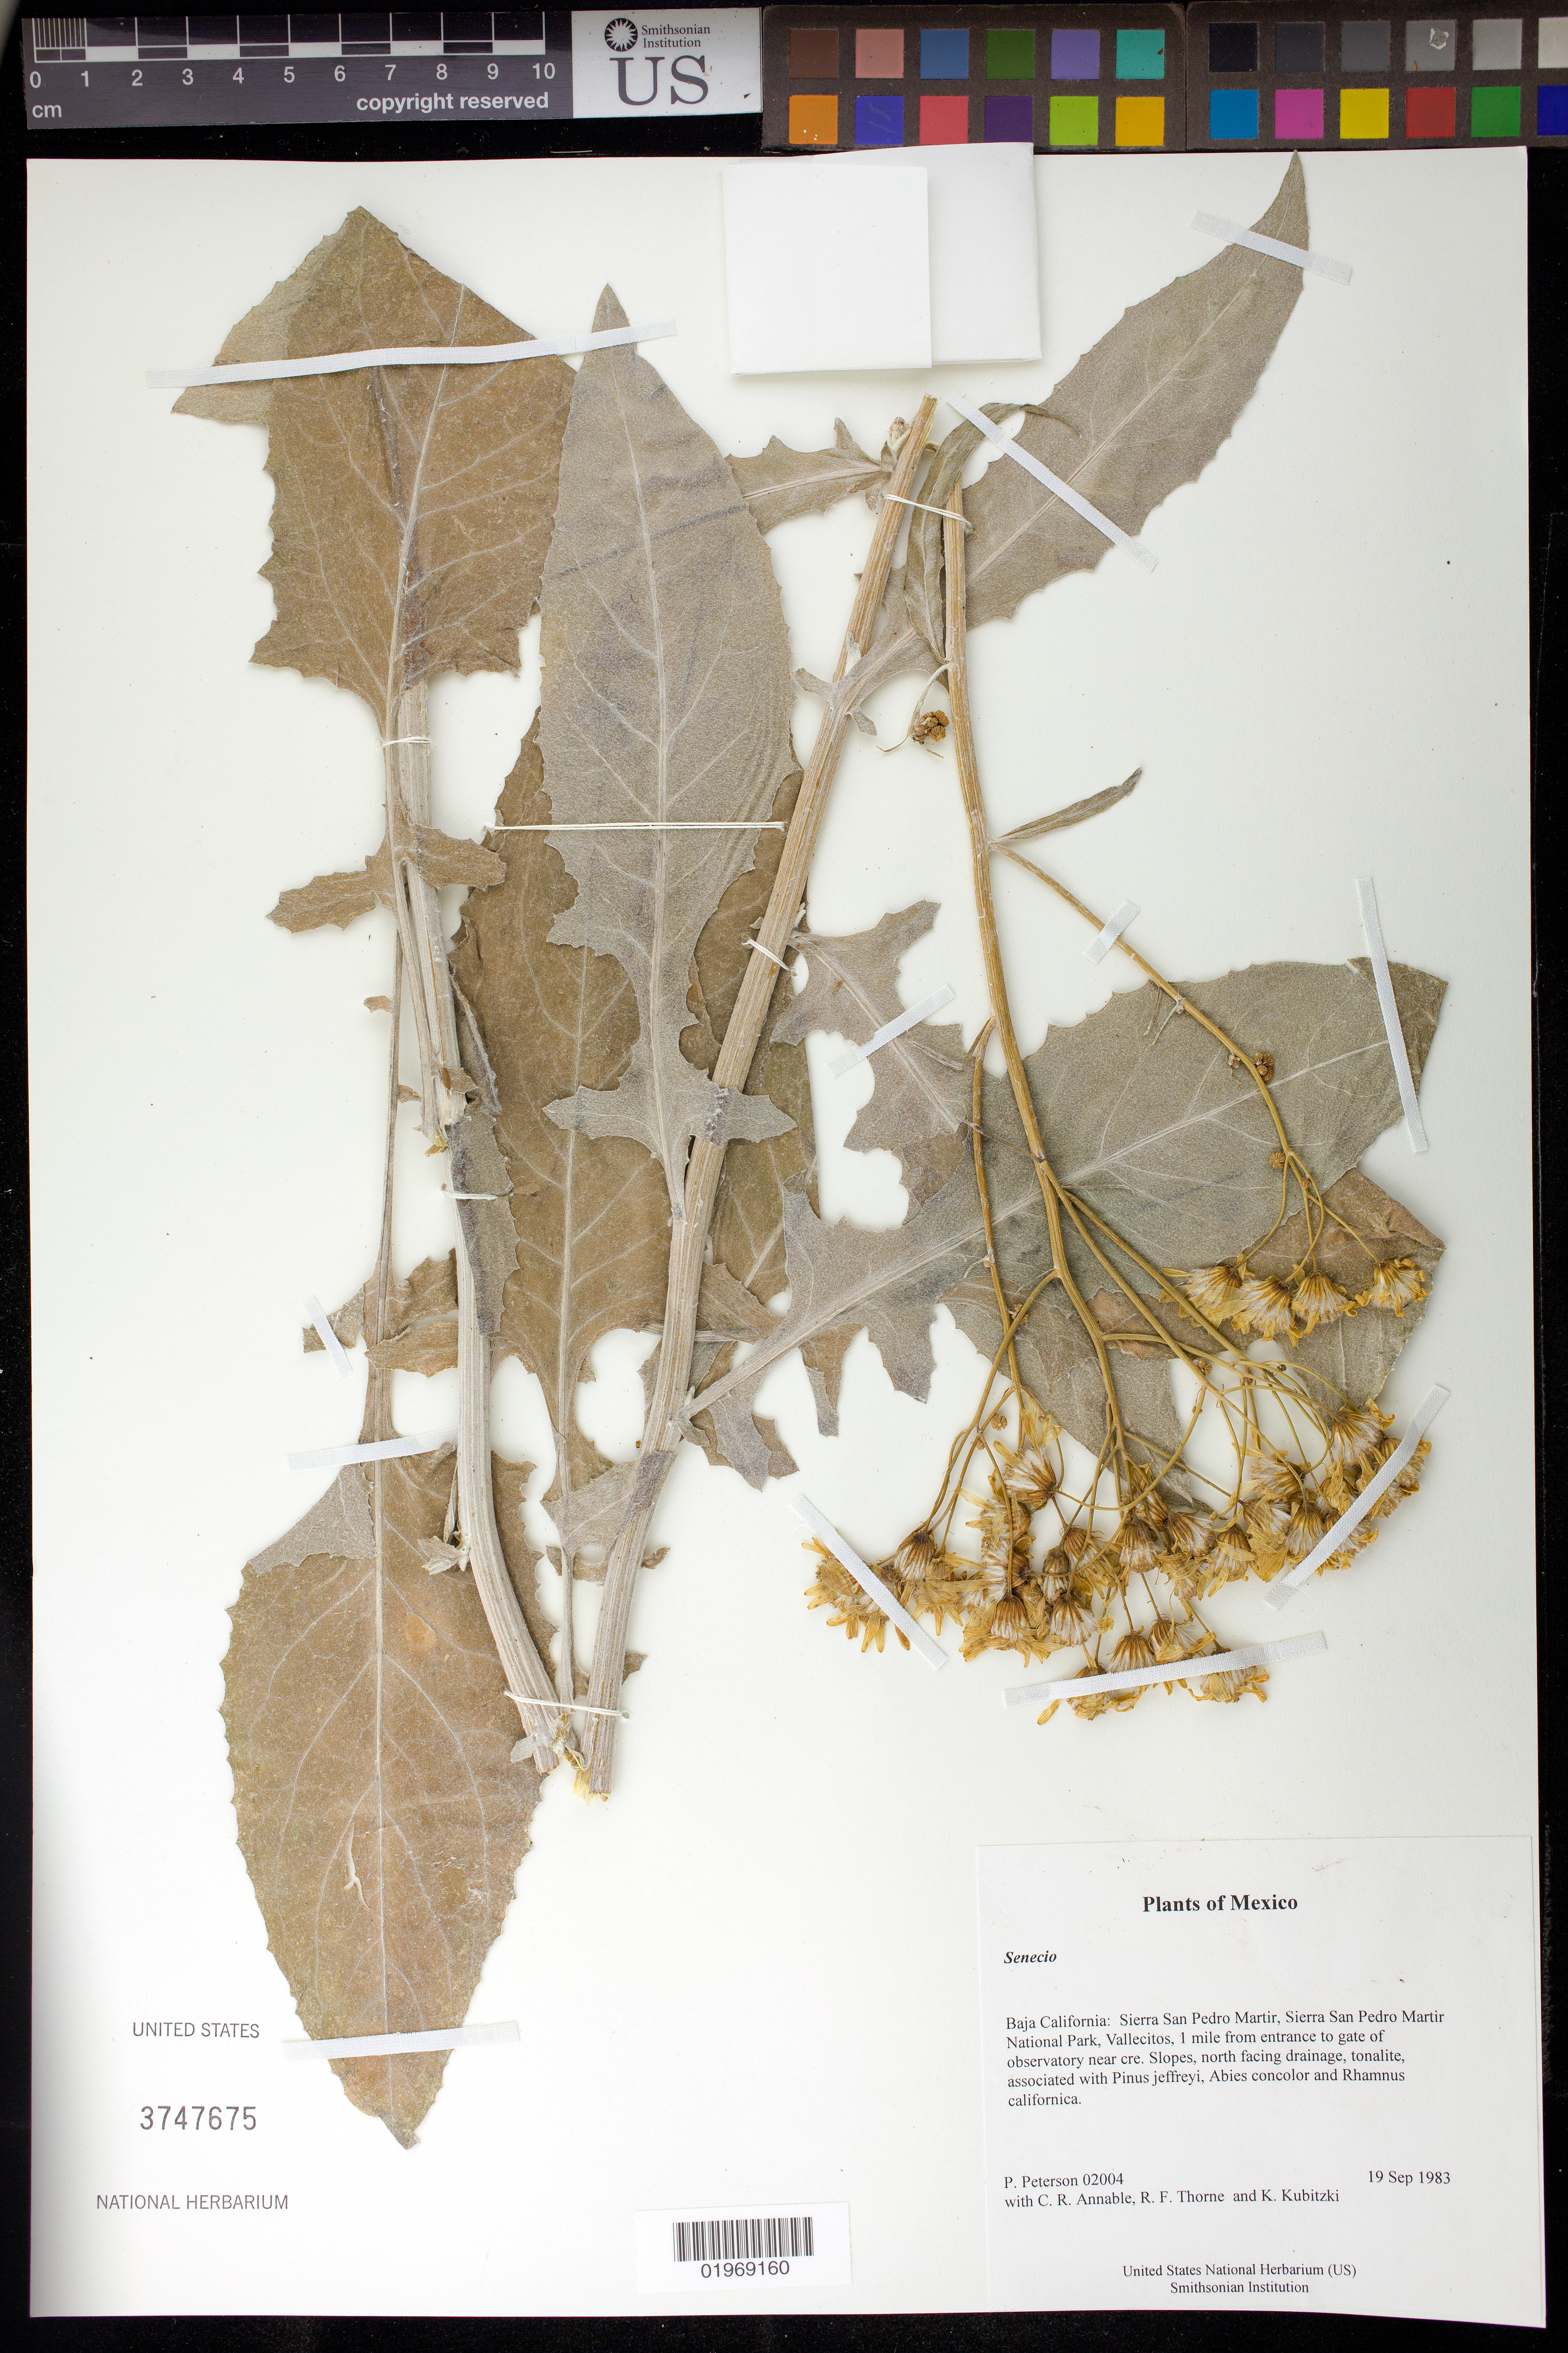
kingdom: Plantae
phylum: Tracheophyta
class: Magnoliopsida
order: Asterales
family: Asteraceae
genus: Senecio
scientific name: Senecio sp.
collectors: P. M. Peterson, C. R. Annable, R. F. Thorne & K. Kubitzki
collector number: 02004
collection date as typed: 19 Sep 1983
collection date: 1983-09-19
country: Mexico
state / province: Baja California Norte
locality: Sierra San Pedro Martir, Sierra San Pedro Martir National Park, Vallecitos, 1 mile from entrance to gate of observatory near cre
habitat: Slopes, north facing drainage, tonalite, associated with Pinus jeffreyi, Abies concolor and Rhamnus californica.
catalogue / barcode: US 3747675